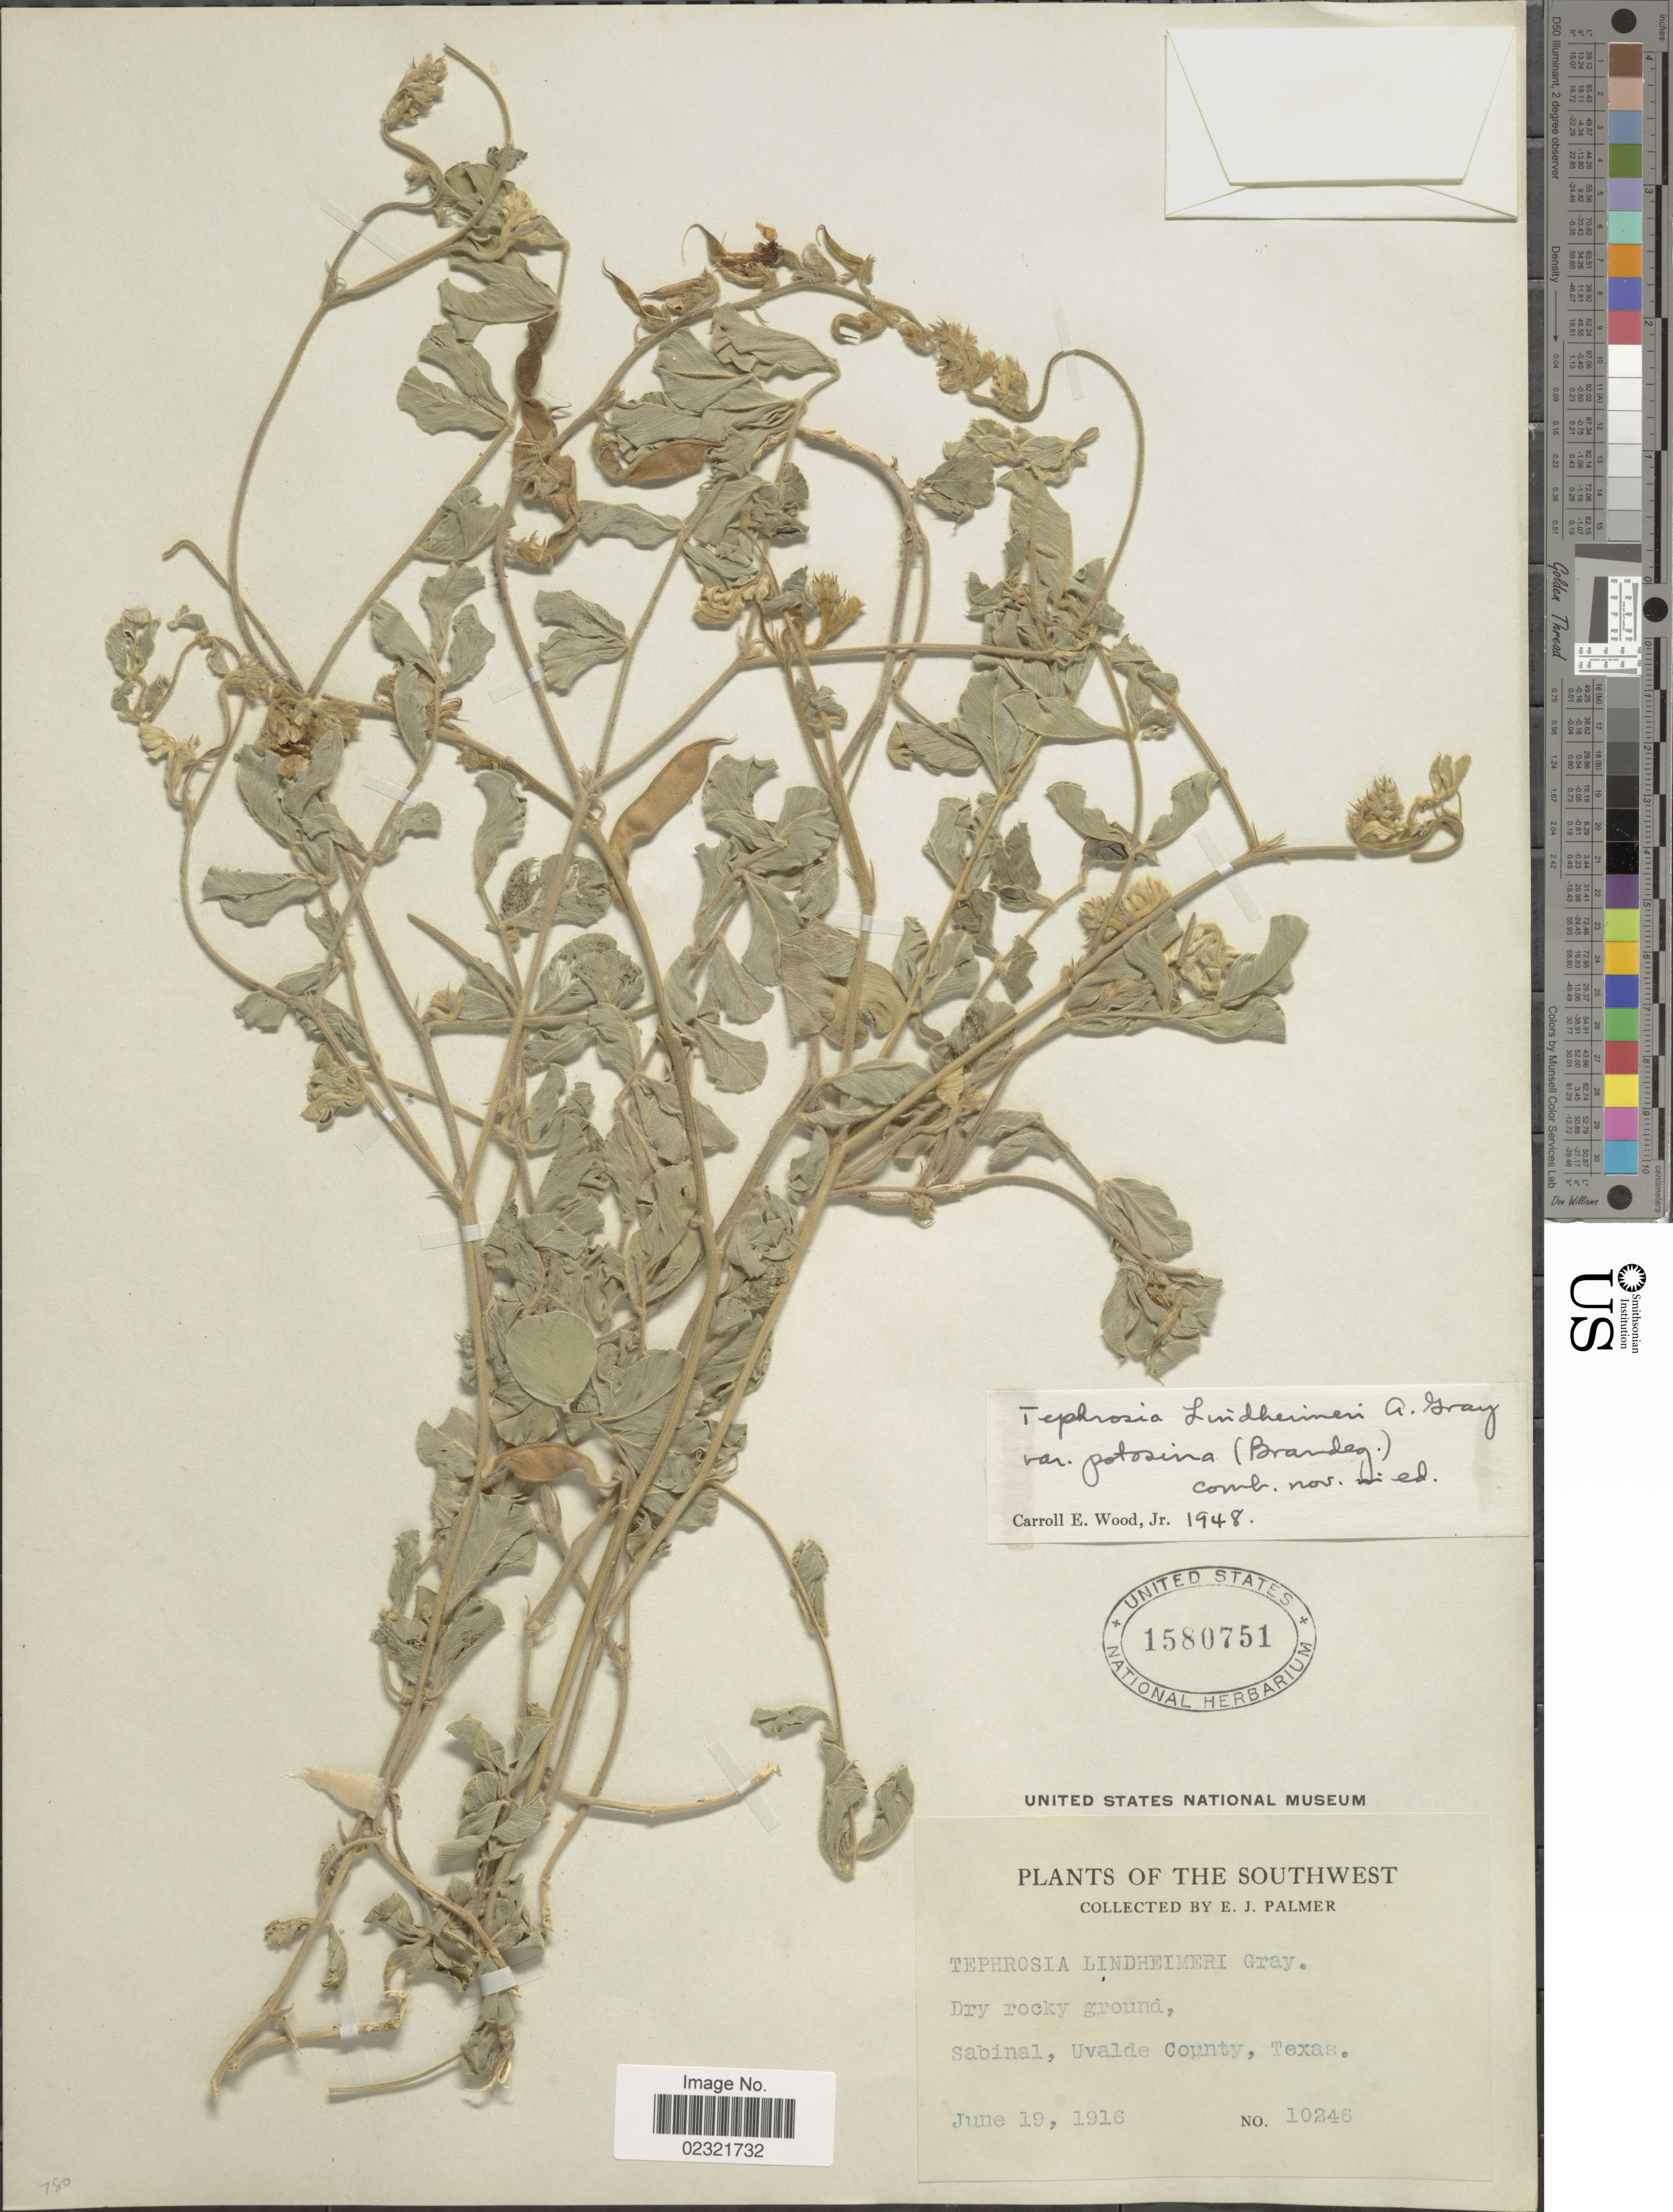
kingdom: Plantae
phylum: Tracheophyta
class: Magnoliopsida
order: Fabales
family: Fabaceae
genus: Tephrosia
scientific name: Tephrosia lindheimeri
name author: A. Gray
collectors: E. J. Palmer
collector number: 10246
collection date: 1916-06-19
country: United States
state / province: Texas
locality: The Southwest, Dry rocky ground, Sabinal, Uvalde County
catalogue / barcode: US 1580751